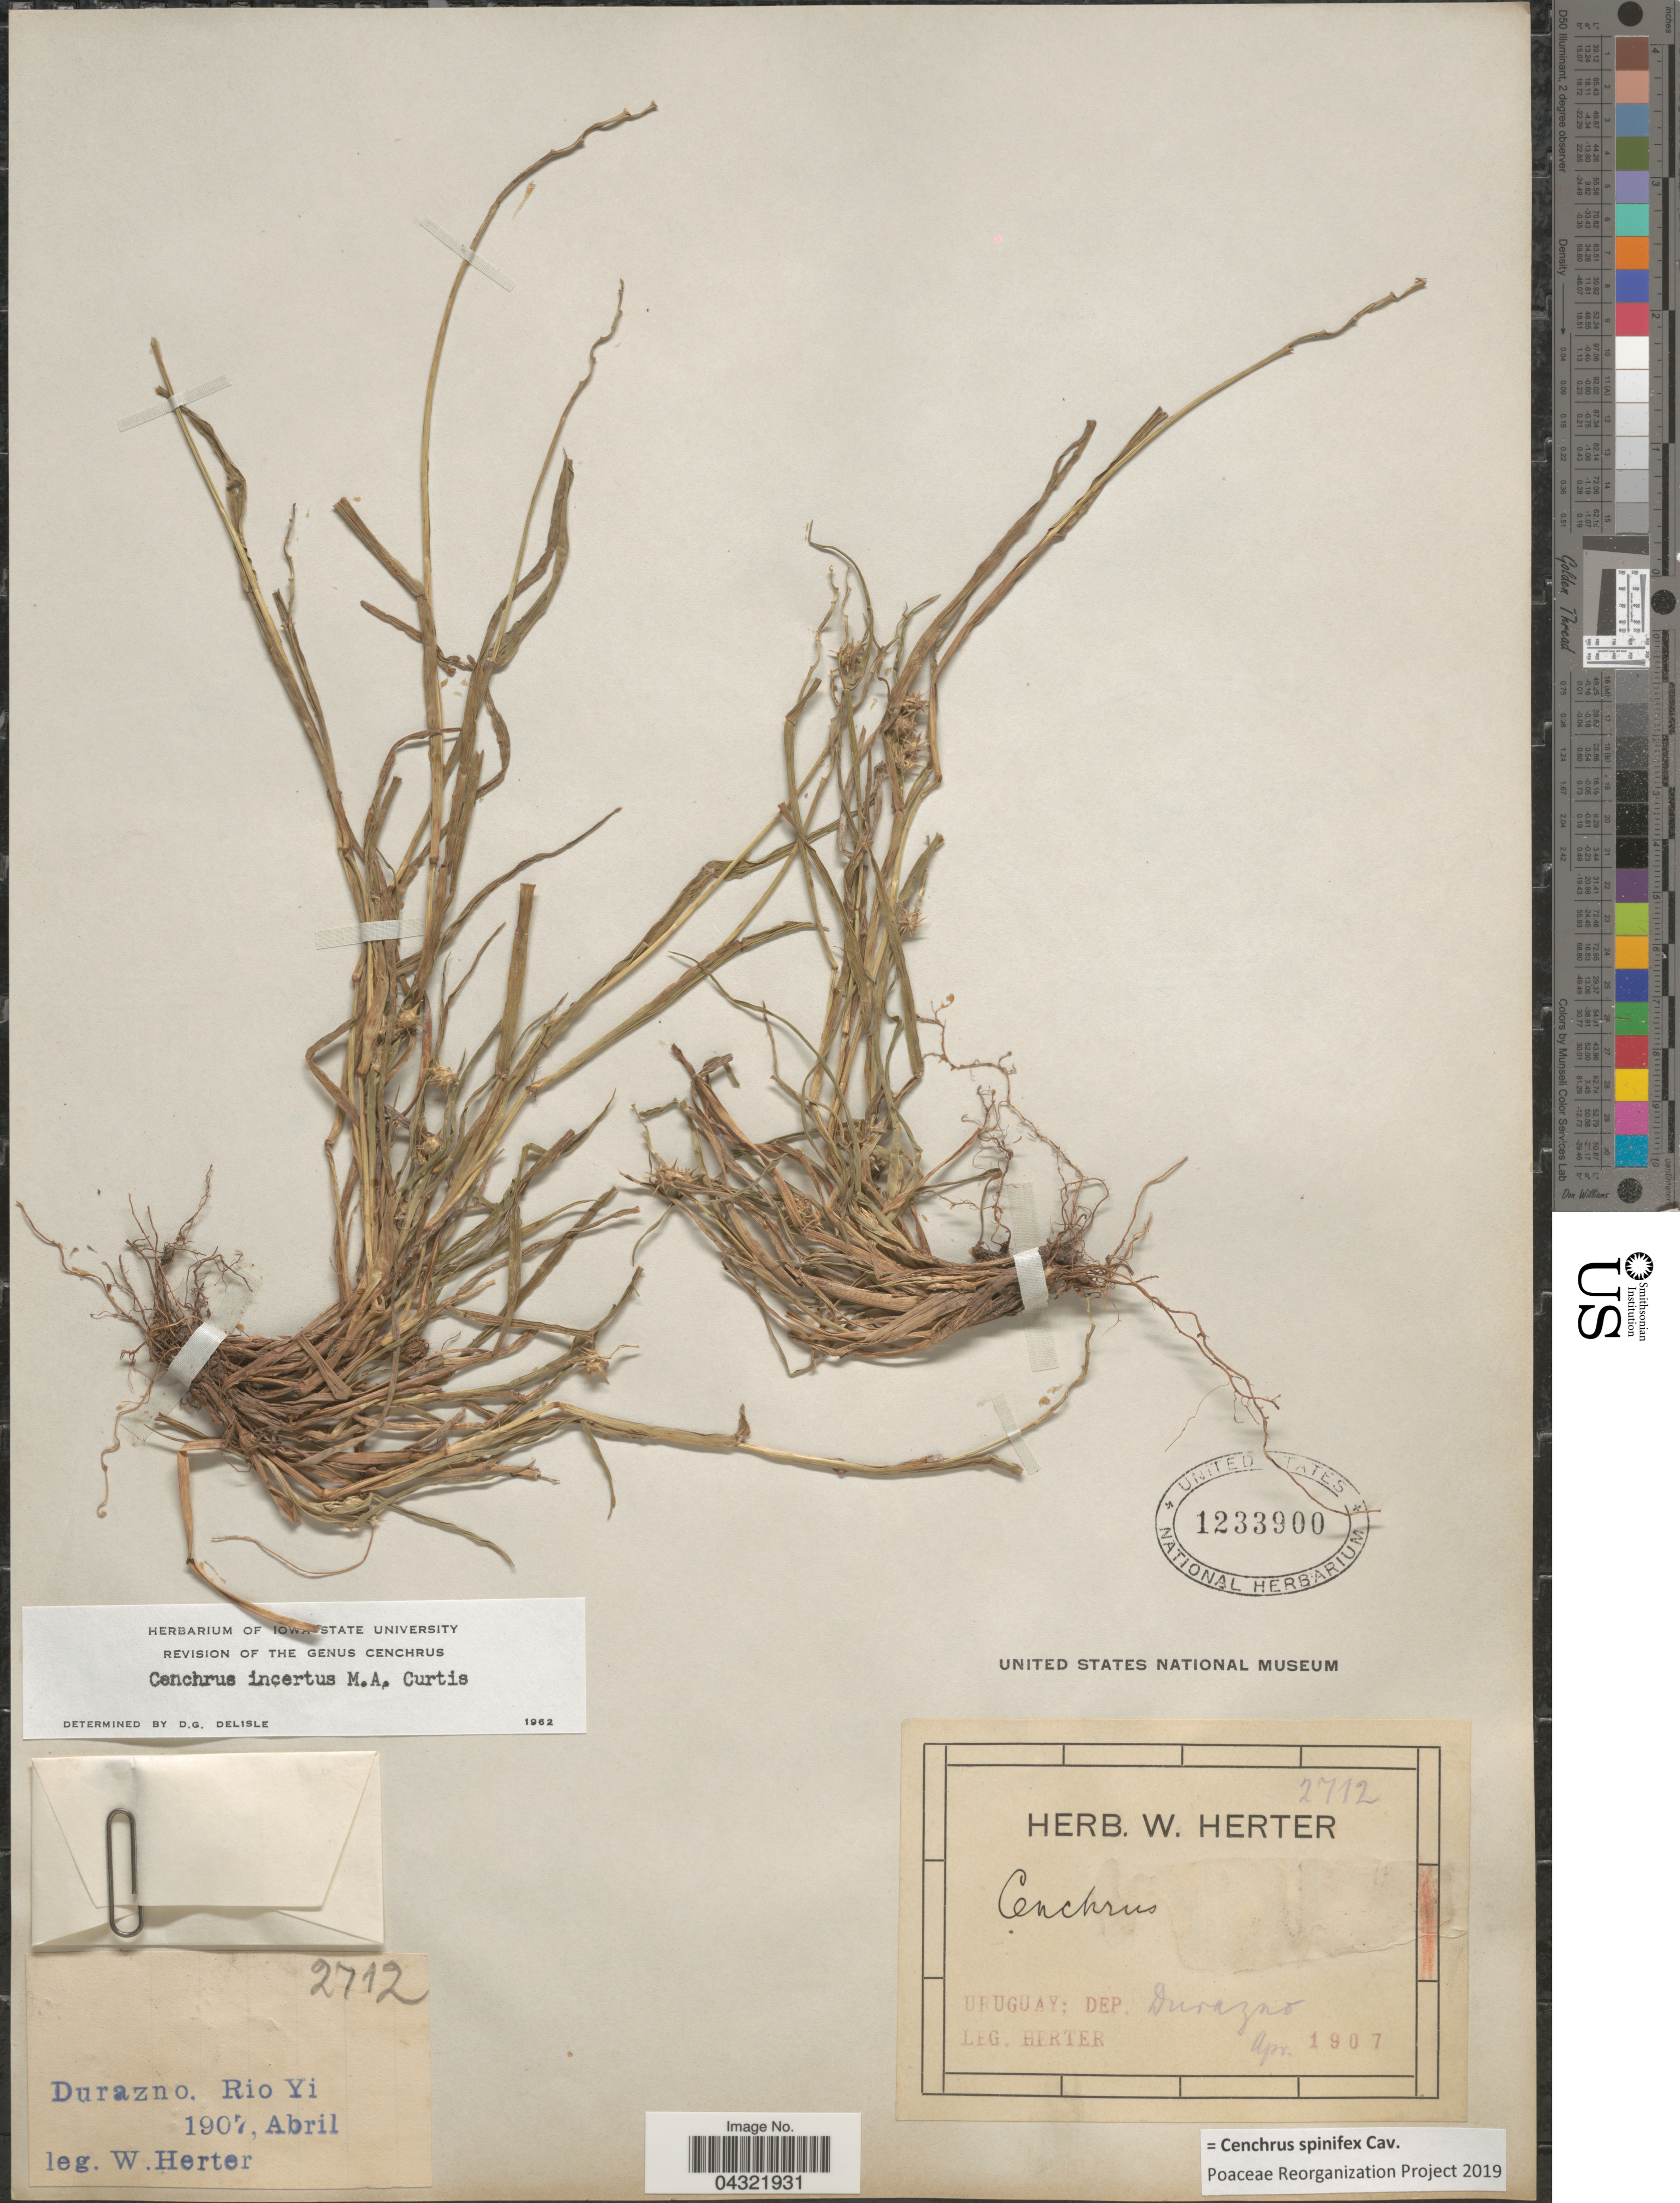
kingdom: Plantae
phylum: Tracheophyta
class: Liliopsida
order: Poales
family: Poaceae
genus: Cenchrus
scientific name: Cenchrus spinifex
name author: Cav.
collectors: W. G. Herter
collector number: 2712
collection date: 1907-04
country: Uruguay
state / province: Durazno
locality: Dep. Durazno.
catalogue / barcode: US 1233900